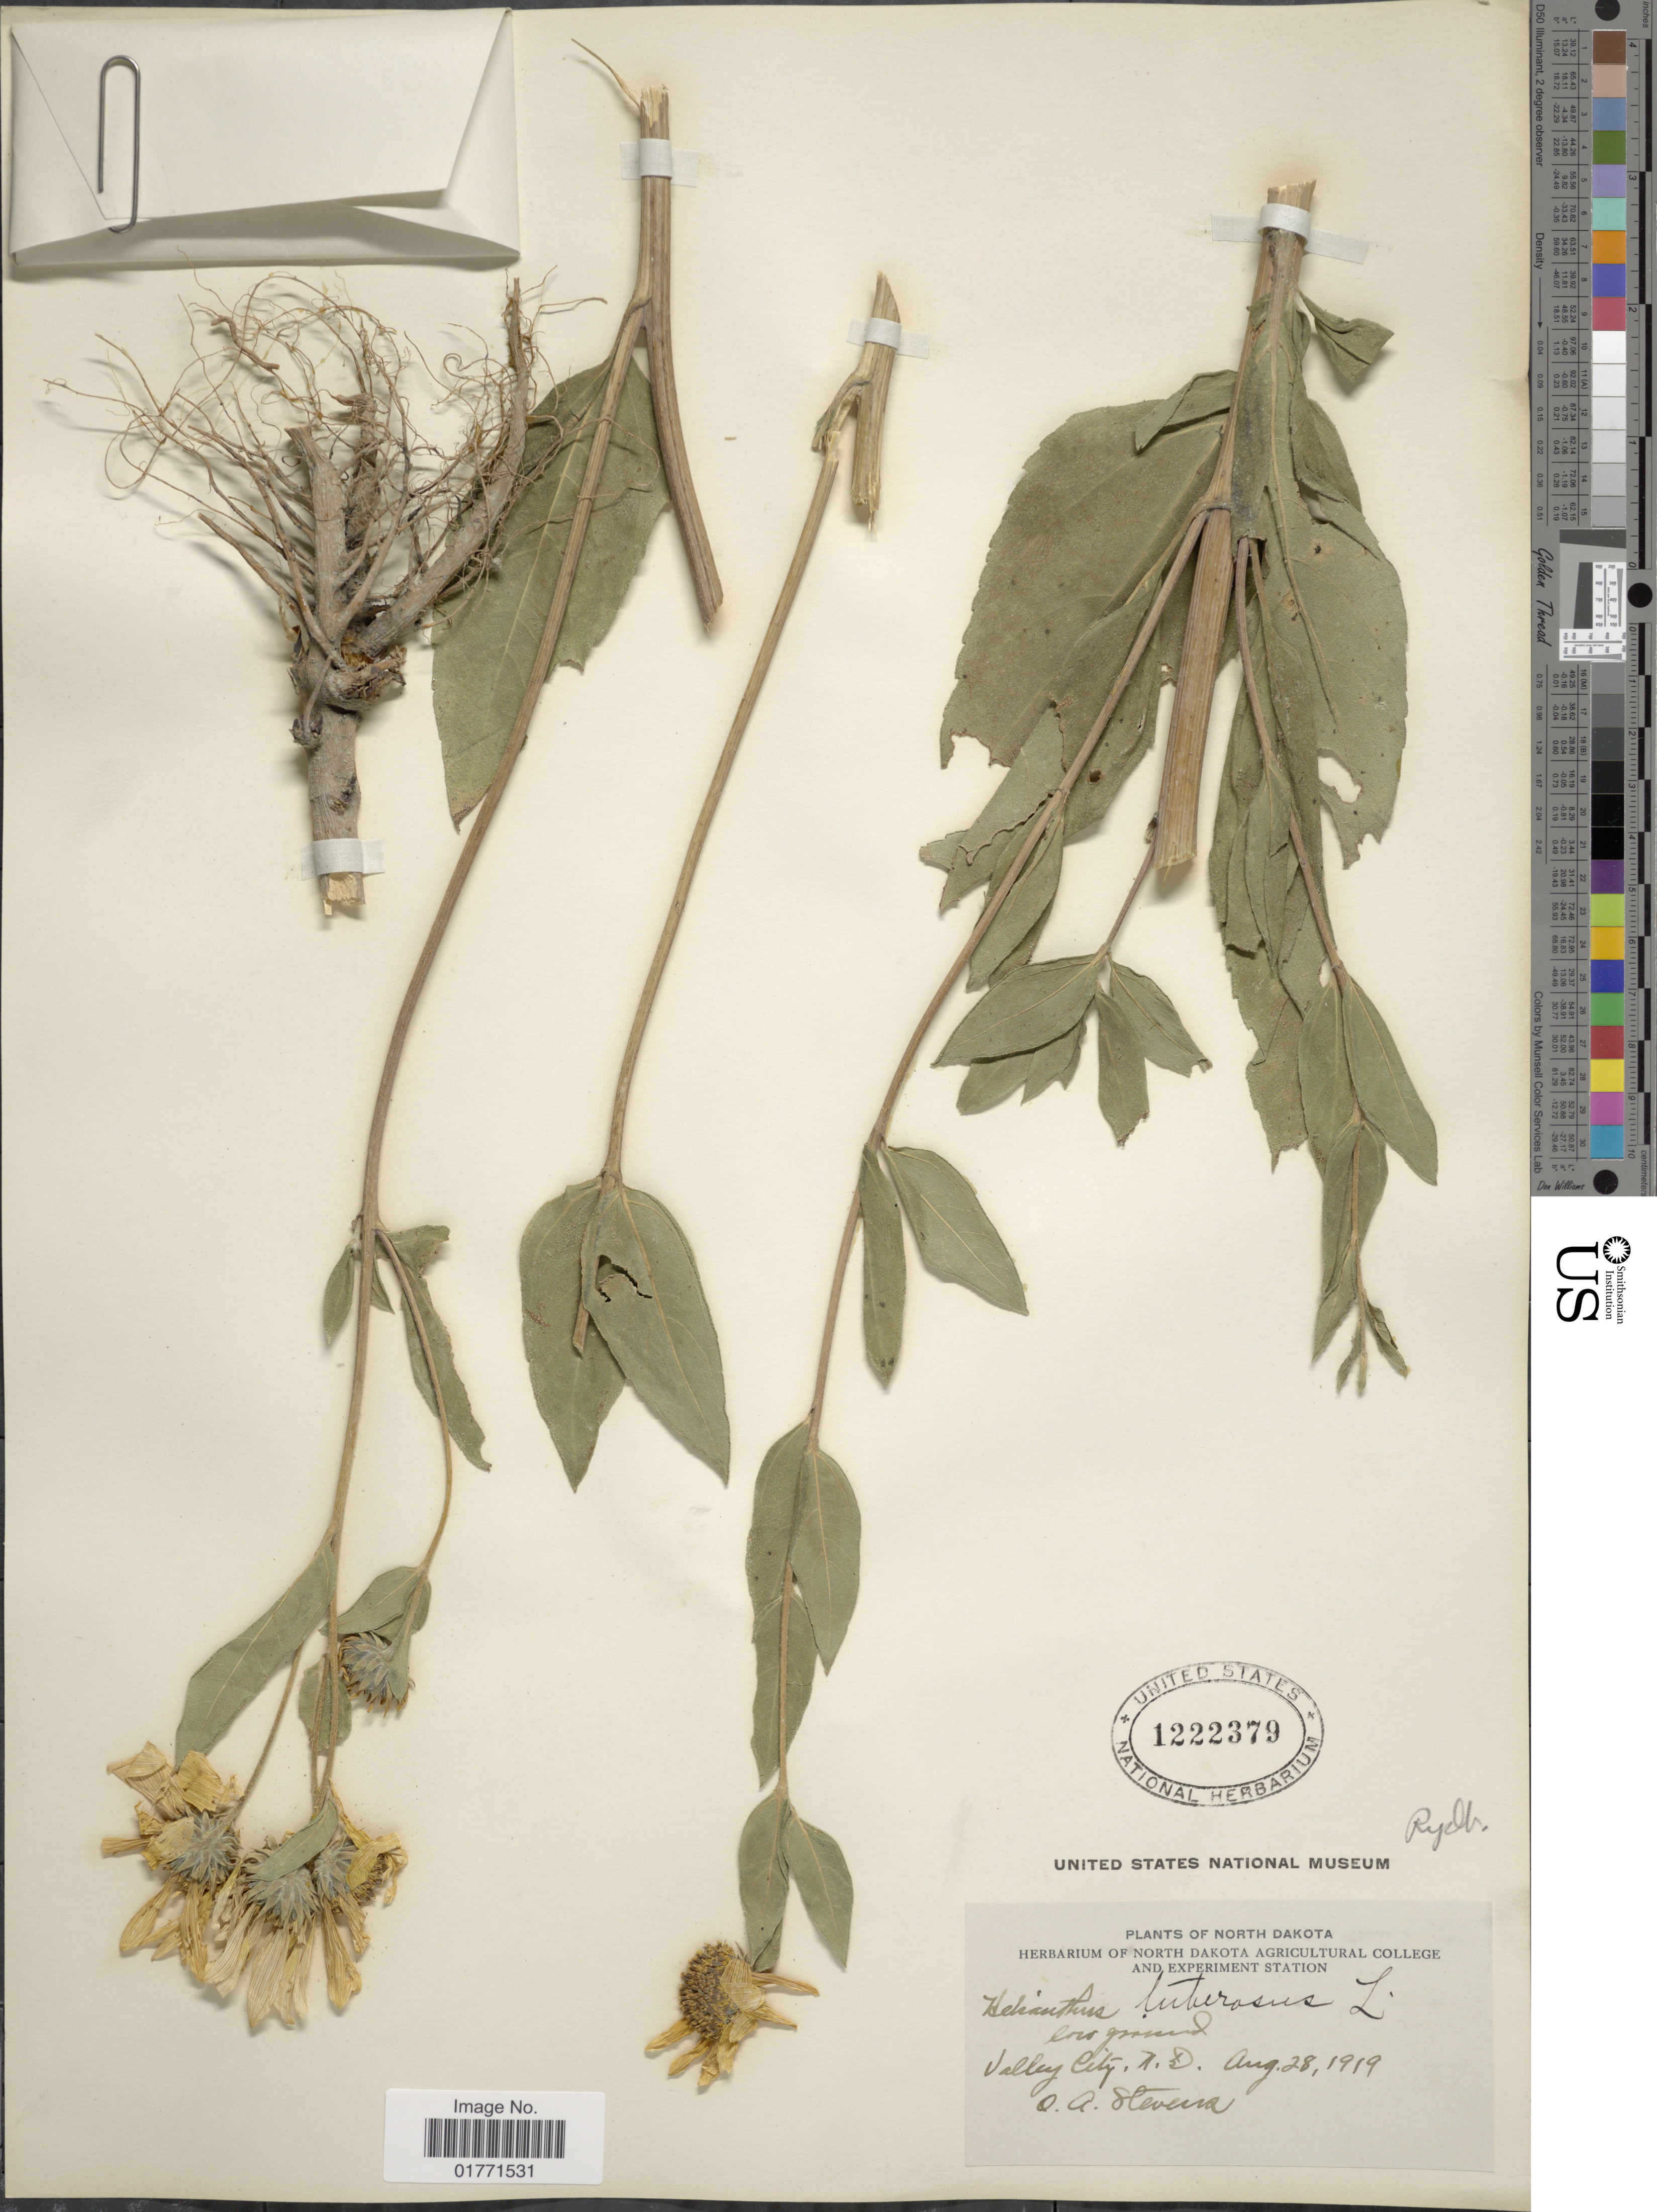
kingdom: Plantae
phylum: Tracheophyta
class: Magnoliopsida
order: Asterales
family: Asteraceae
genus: Helianthus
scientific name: Helianthus rydbergi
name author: Britton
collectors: O. A. Stevens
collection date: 1919-08-28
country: United States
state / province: North Dakota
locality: North Dakota, Valley City, N. D.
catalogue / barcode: US 1222379